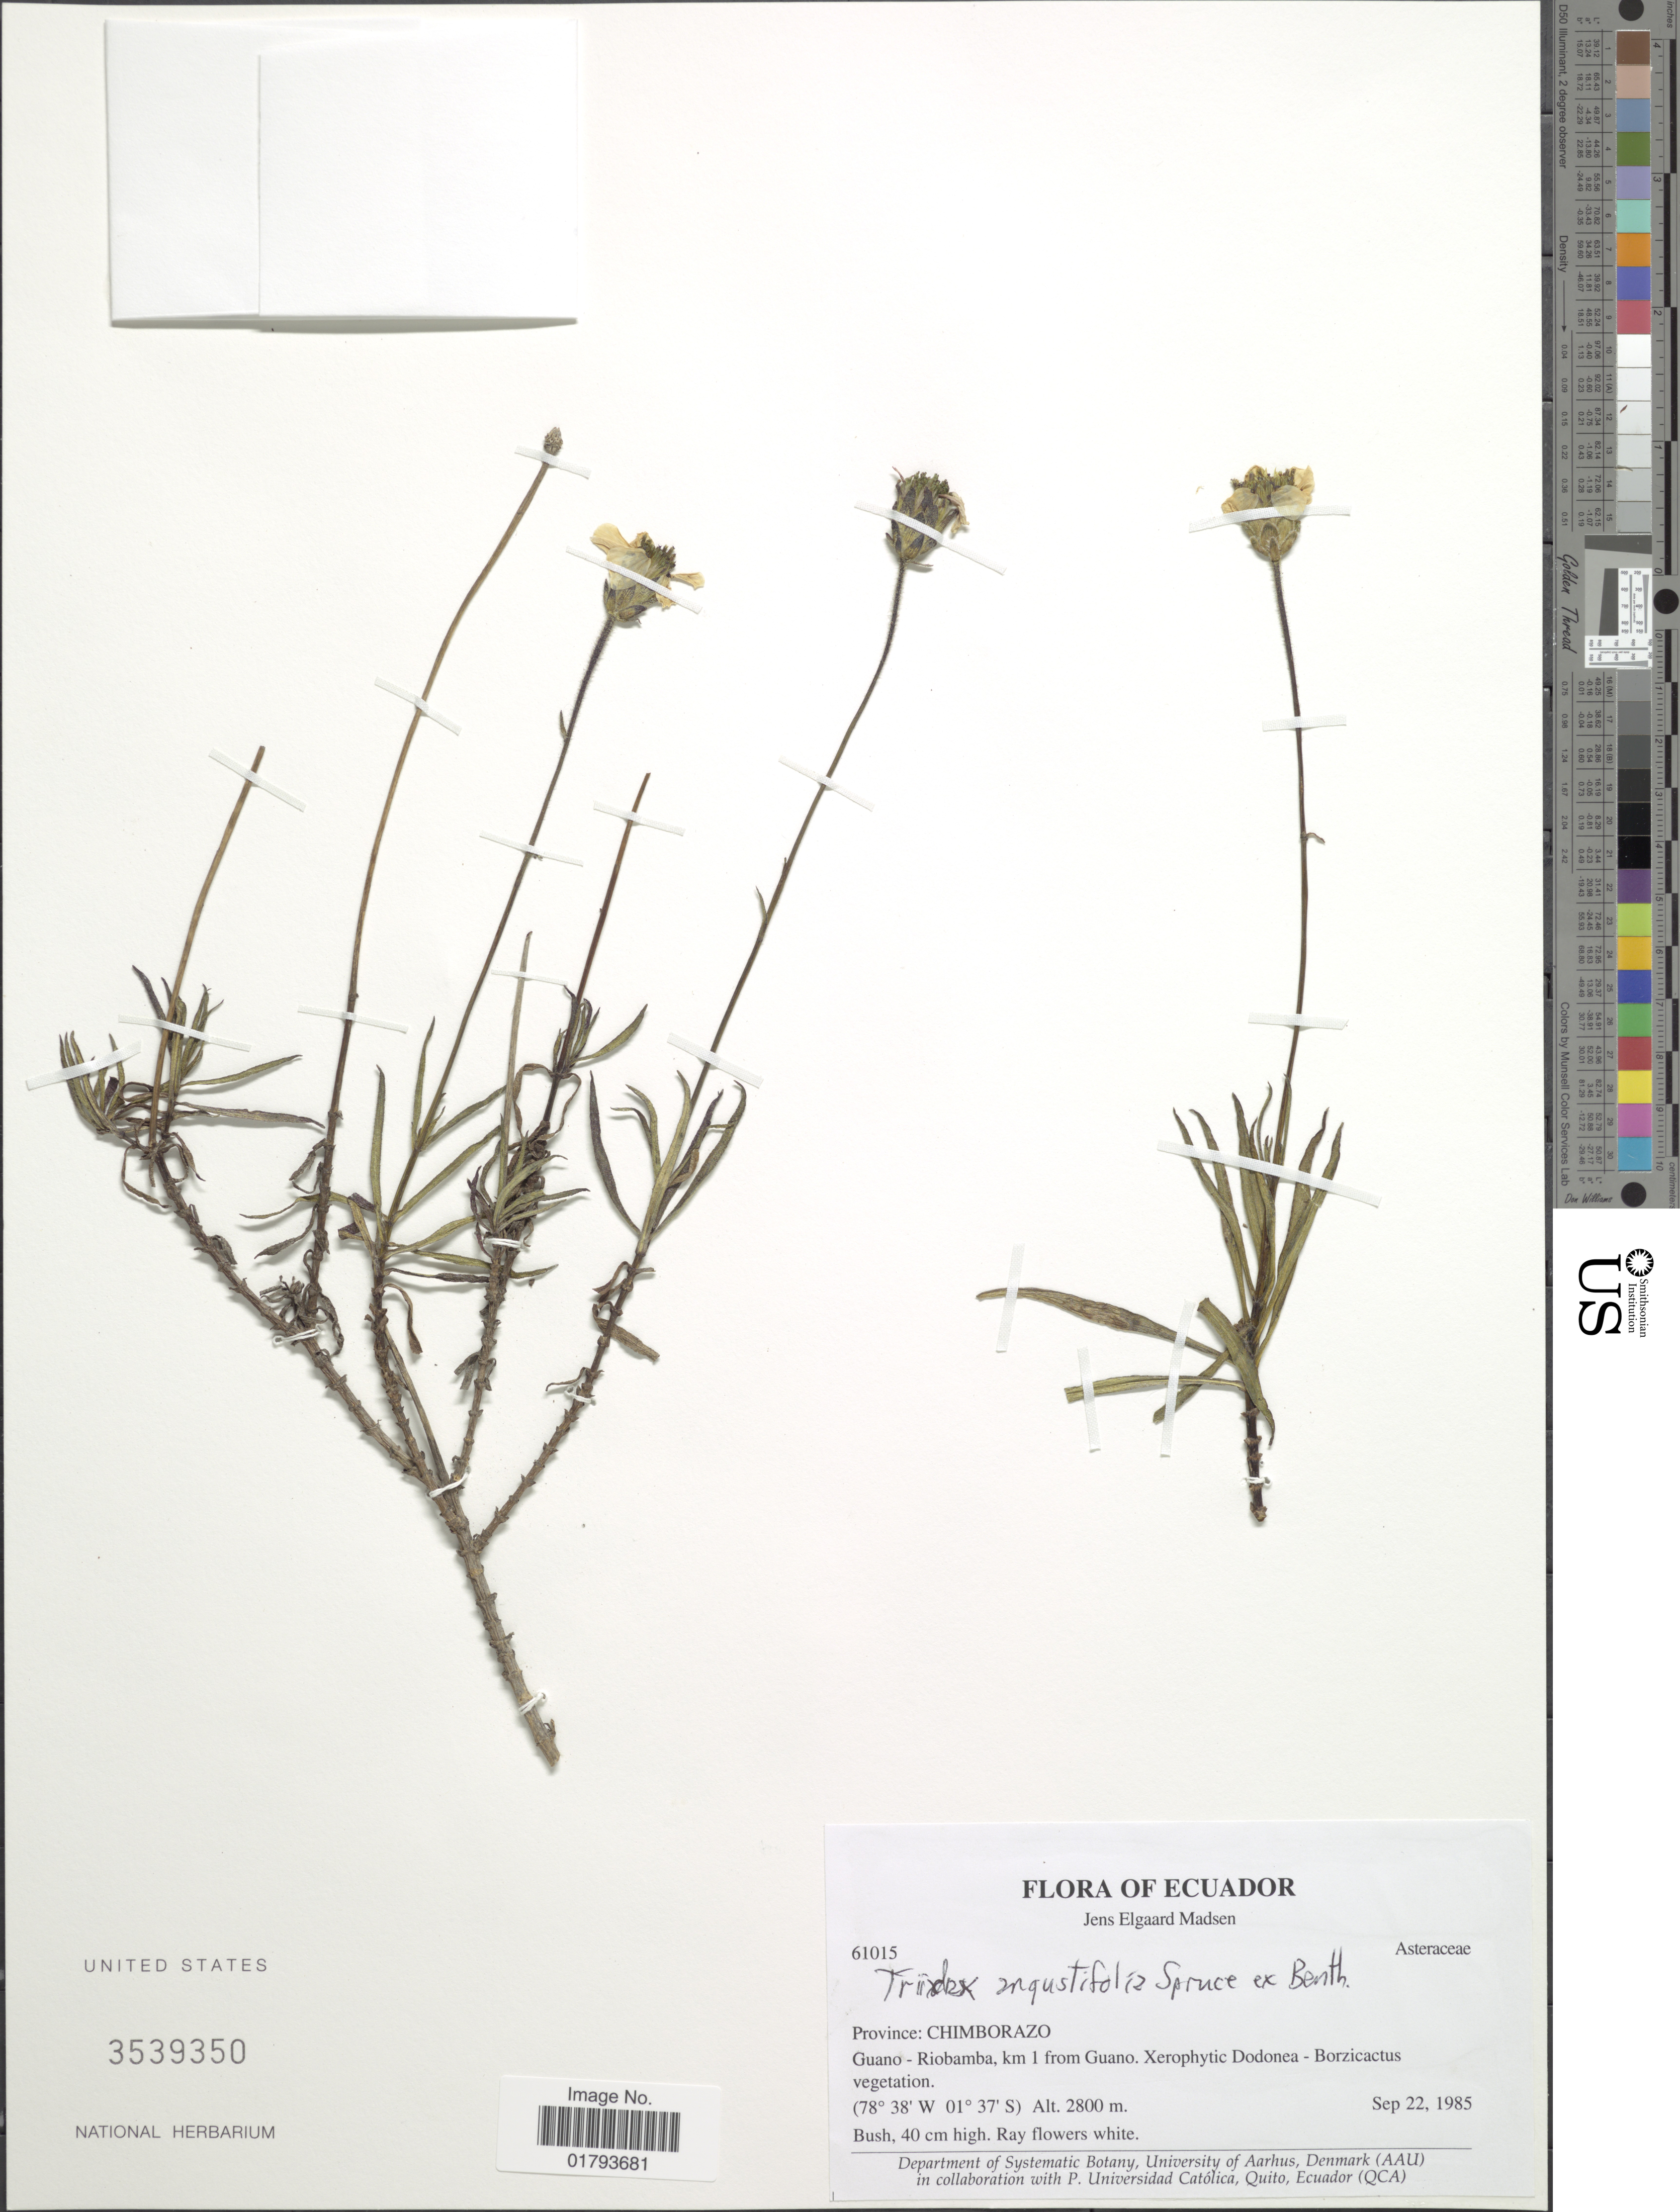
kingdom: Plantae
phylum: Tracheophyta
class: Magnoliopsida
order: Asterales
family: Asteraceae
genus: Tridax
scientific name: Tridax angustifolia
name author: Spruce ex Benth. & Hook. f.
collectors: J. E. Madsen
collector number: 61015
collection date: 1985-09-22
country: Ecuador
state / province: Chimborazo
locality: Guano-Riobamba, km 1 from Guano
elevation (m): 2800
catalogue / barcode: US 3539350